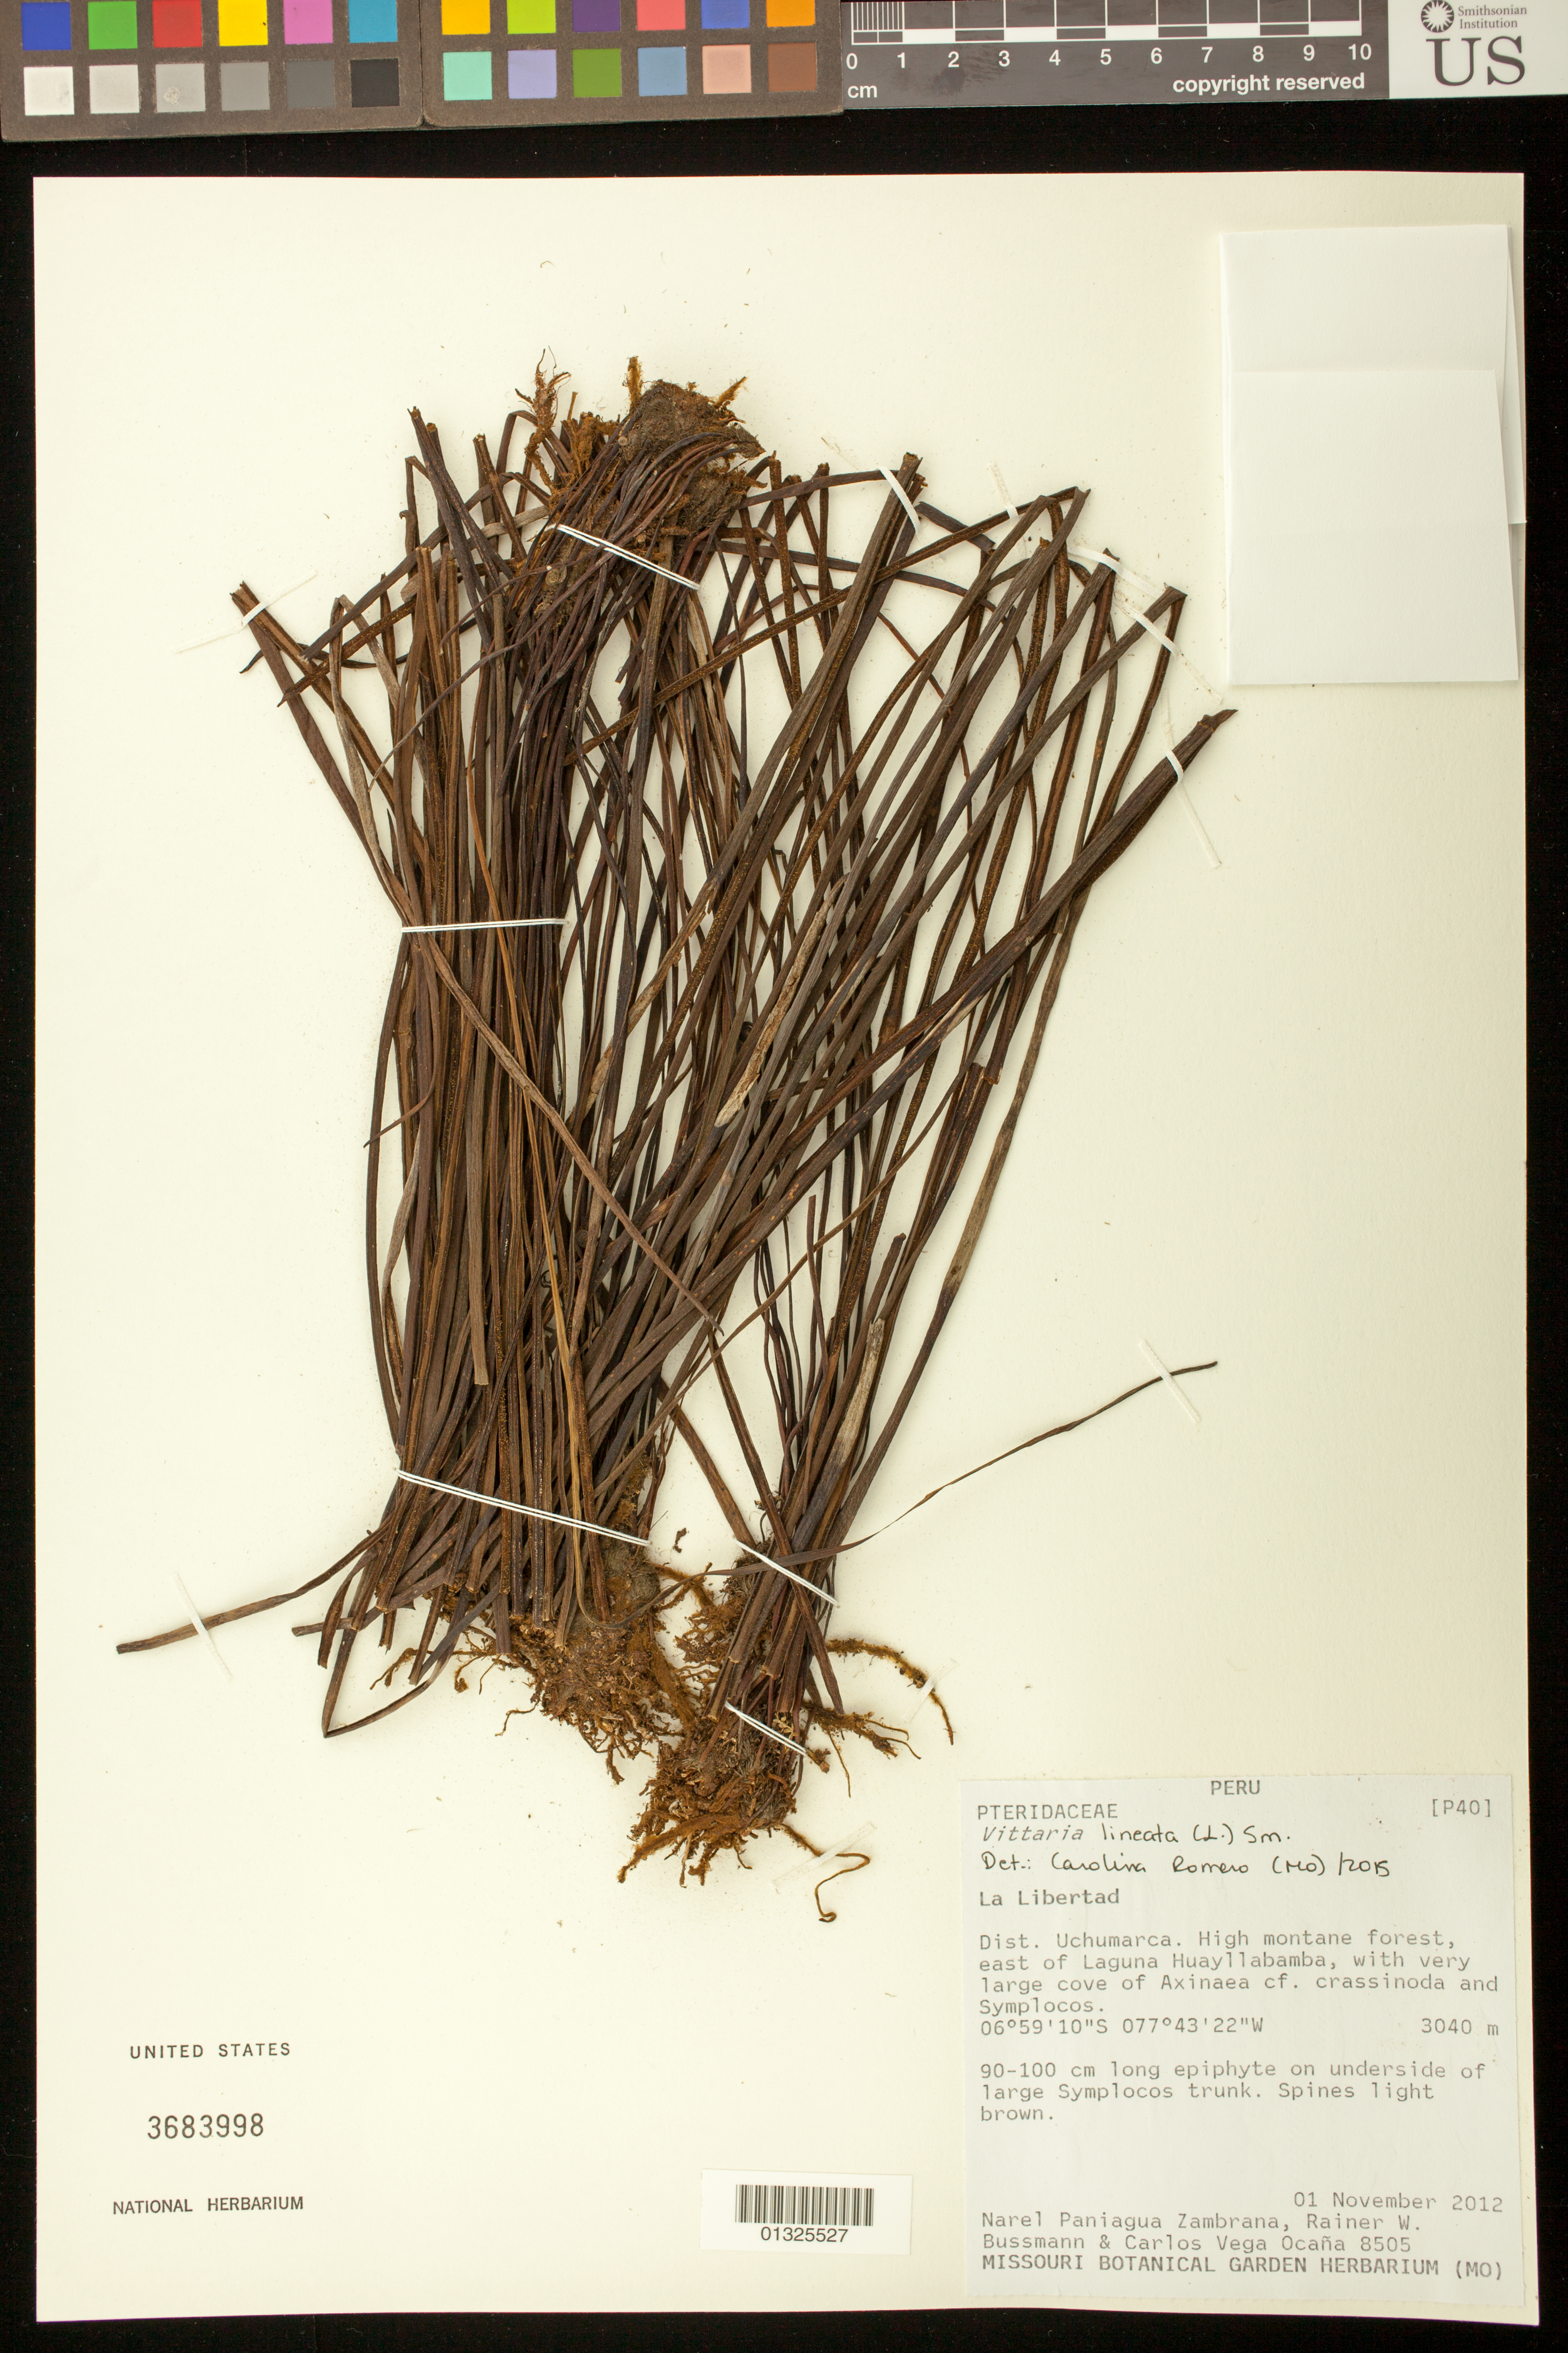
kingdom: Plantae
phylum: Tracheophyta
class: Polypodiopsida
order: Polypodiales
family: Pteridaceae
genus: Vittaria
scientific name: Vittaria lineata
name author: (L.) Sm.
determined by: Romero-Hernández, Carolina, (COL)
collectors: N. Paniagua Zambrana, R. W. Bussmann & C. Vega Ocaña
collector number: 8505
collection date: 2012-11-01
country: Peru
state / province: La Libertad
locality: Uchumarca District, High montane forest, east of Laguna Huayllabamba.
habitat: High montane forest.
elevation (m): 3040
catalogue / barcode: US 3683998